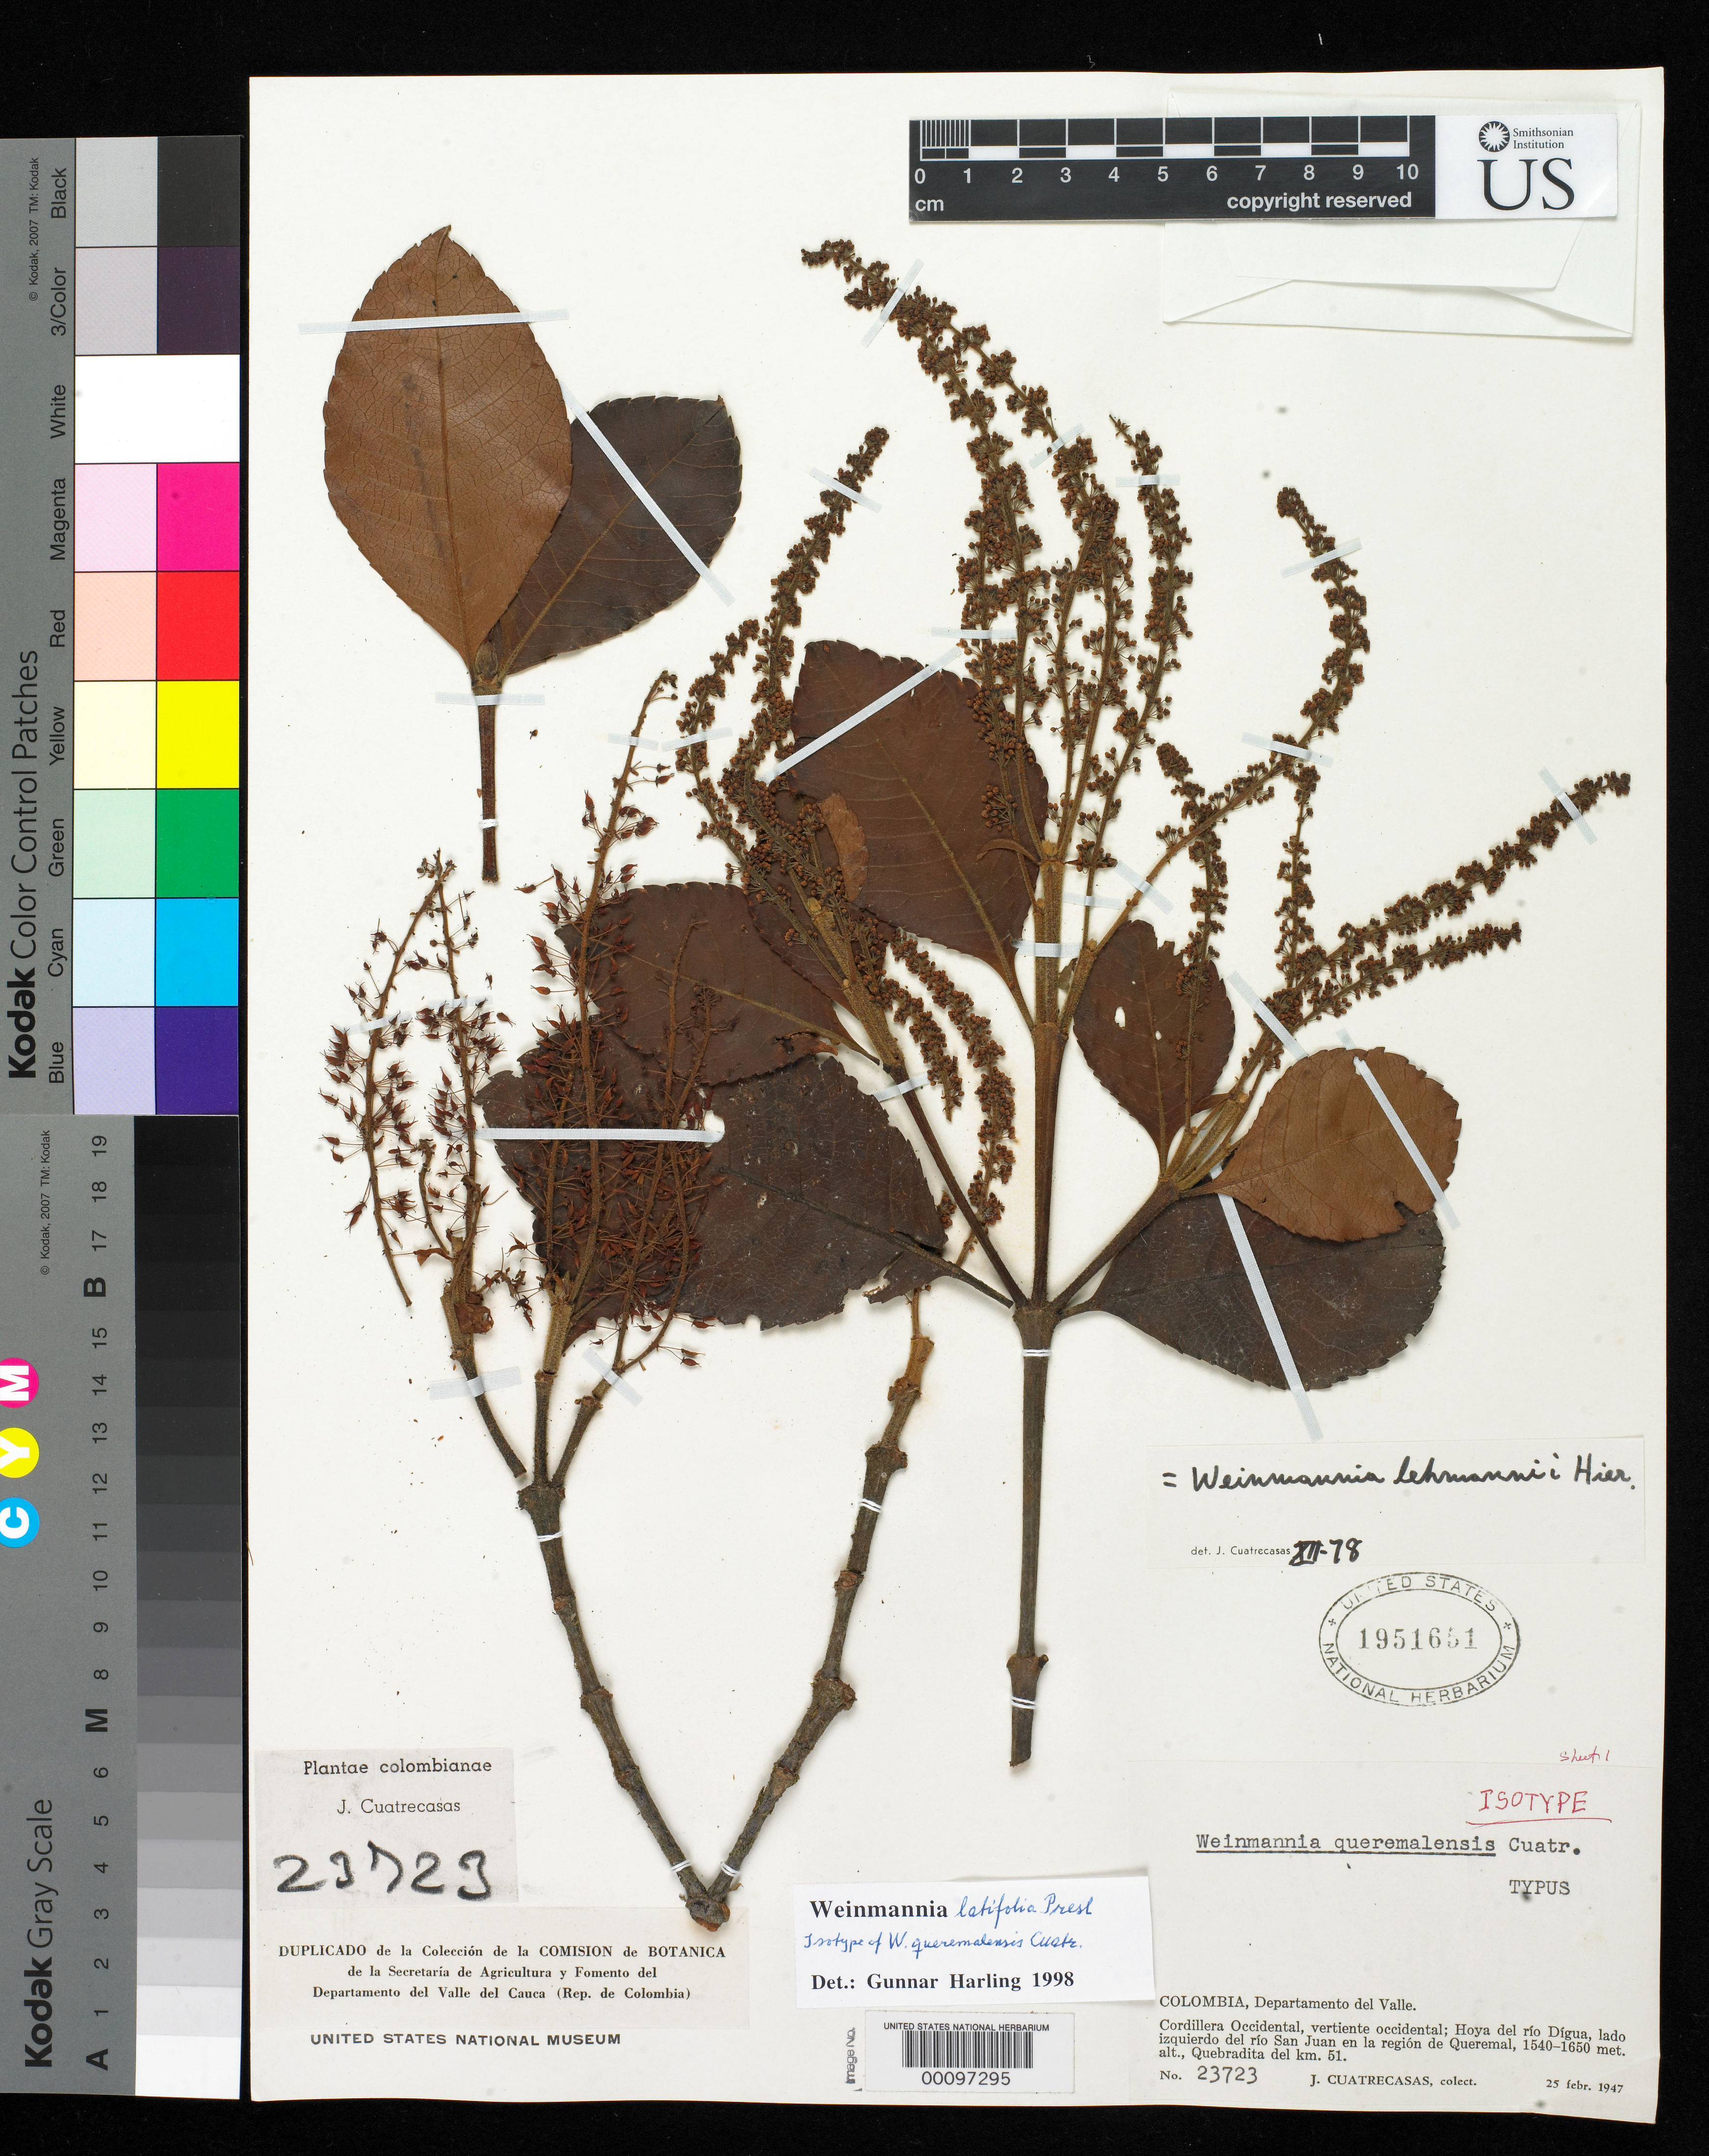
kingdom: Plantae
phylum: Tracheophyta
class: Magnoliopsida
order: Oxalidales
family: Cunoniaceae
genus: Weinmannia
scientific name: Weinmannia queremalensis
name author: Cuatrec.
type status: Isotype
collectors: J. Cuatrecasas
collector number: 23723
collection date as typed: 25 Feb 1947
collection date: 1947-02-25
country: Colombia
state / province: Valle del Cauca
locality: Cordillera Occidental, Vertiente Occidental, Hoya del Rio Digua, Lado Izquierdo del Rio San Juan en La region of Queremal.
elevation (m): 1540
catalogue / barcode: US 1951651